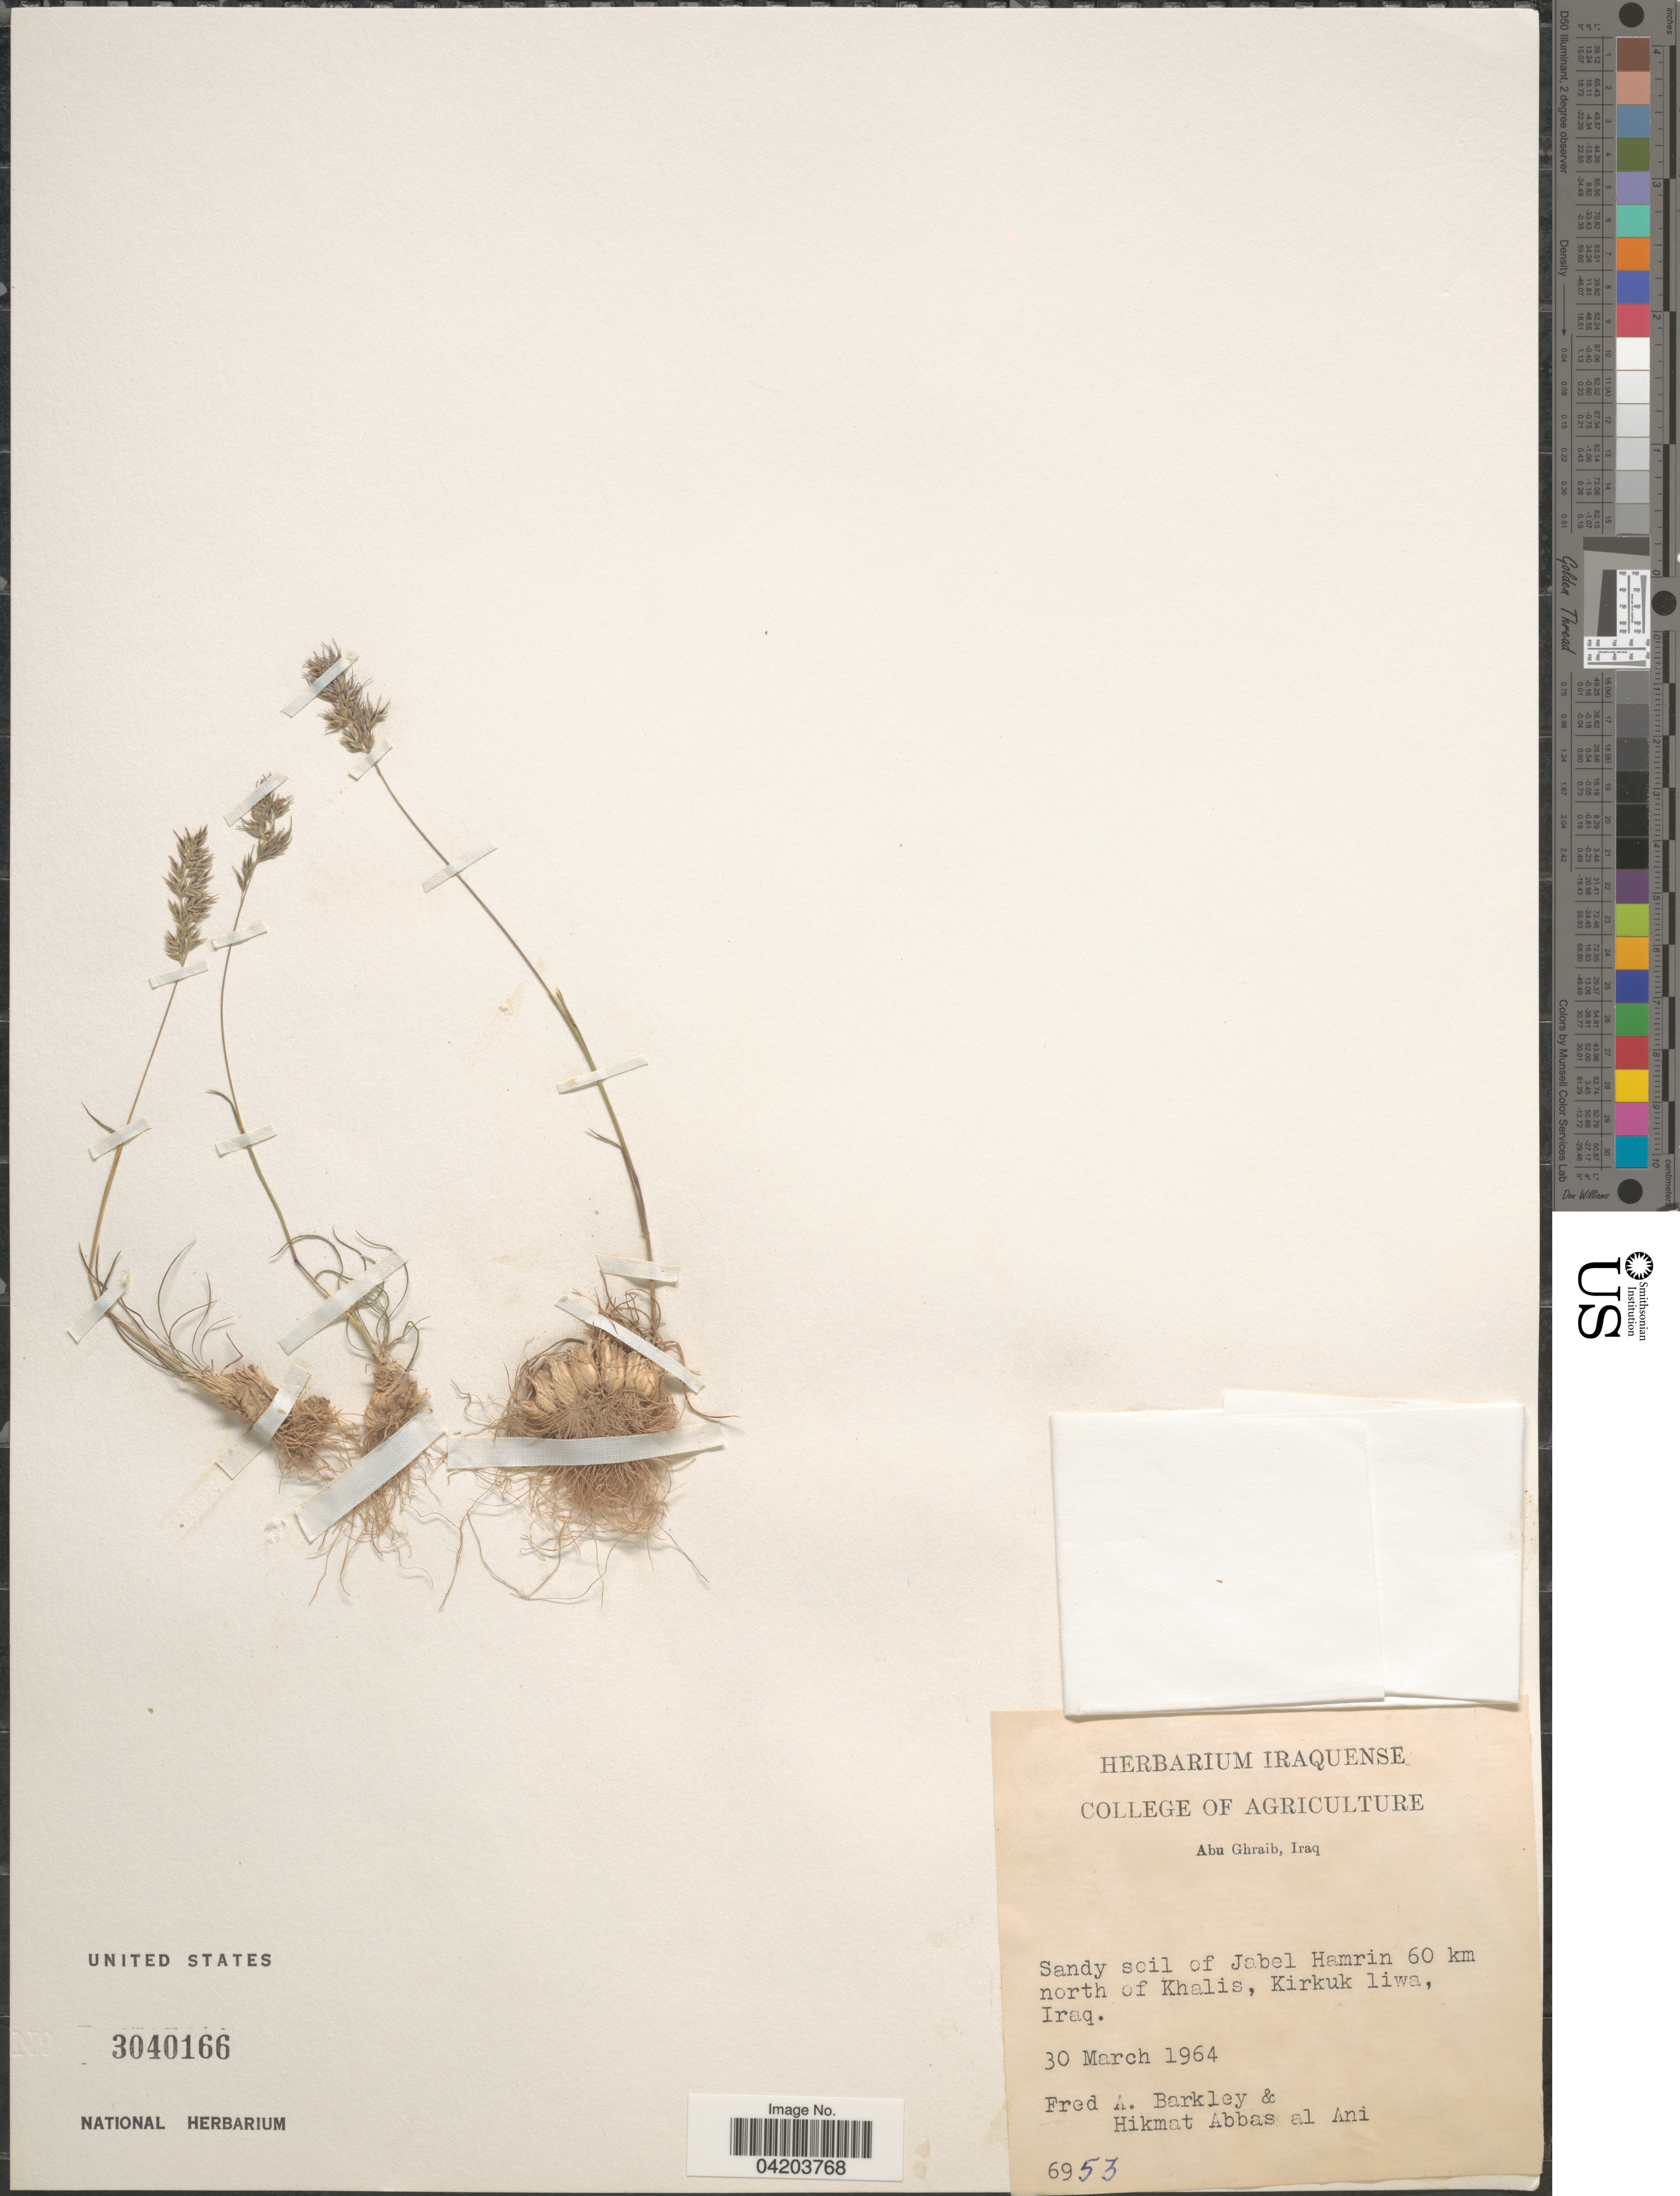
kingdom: Plantae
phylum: Tracheophyta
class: Liliopsida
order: Poales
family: Poaceae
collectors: F. A. Barkley & H. Abbas al Ani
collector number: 6953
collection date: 1964-03-30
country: Iraq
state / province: Kirkūk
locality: Abu Ghraib. Sandy soil of Jabel Hamrin 60 km north of Khalis, Kirkuk Liwa.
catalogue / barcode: US 3040166